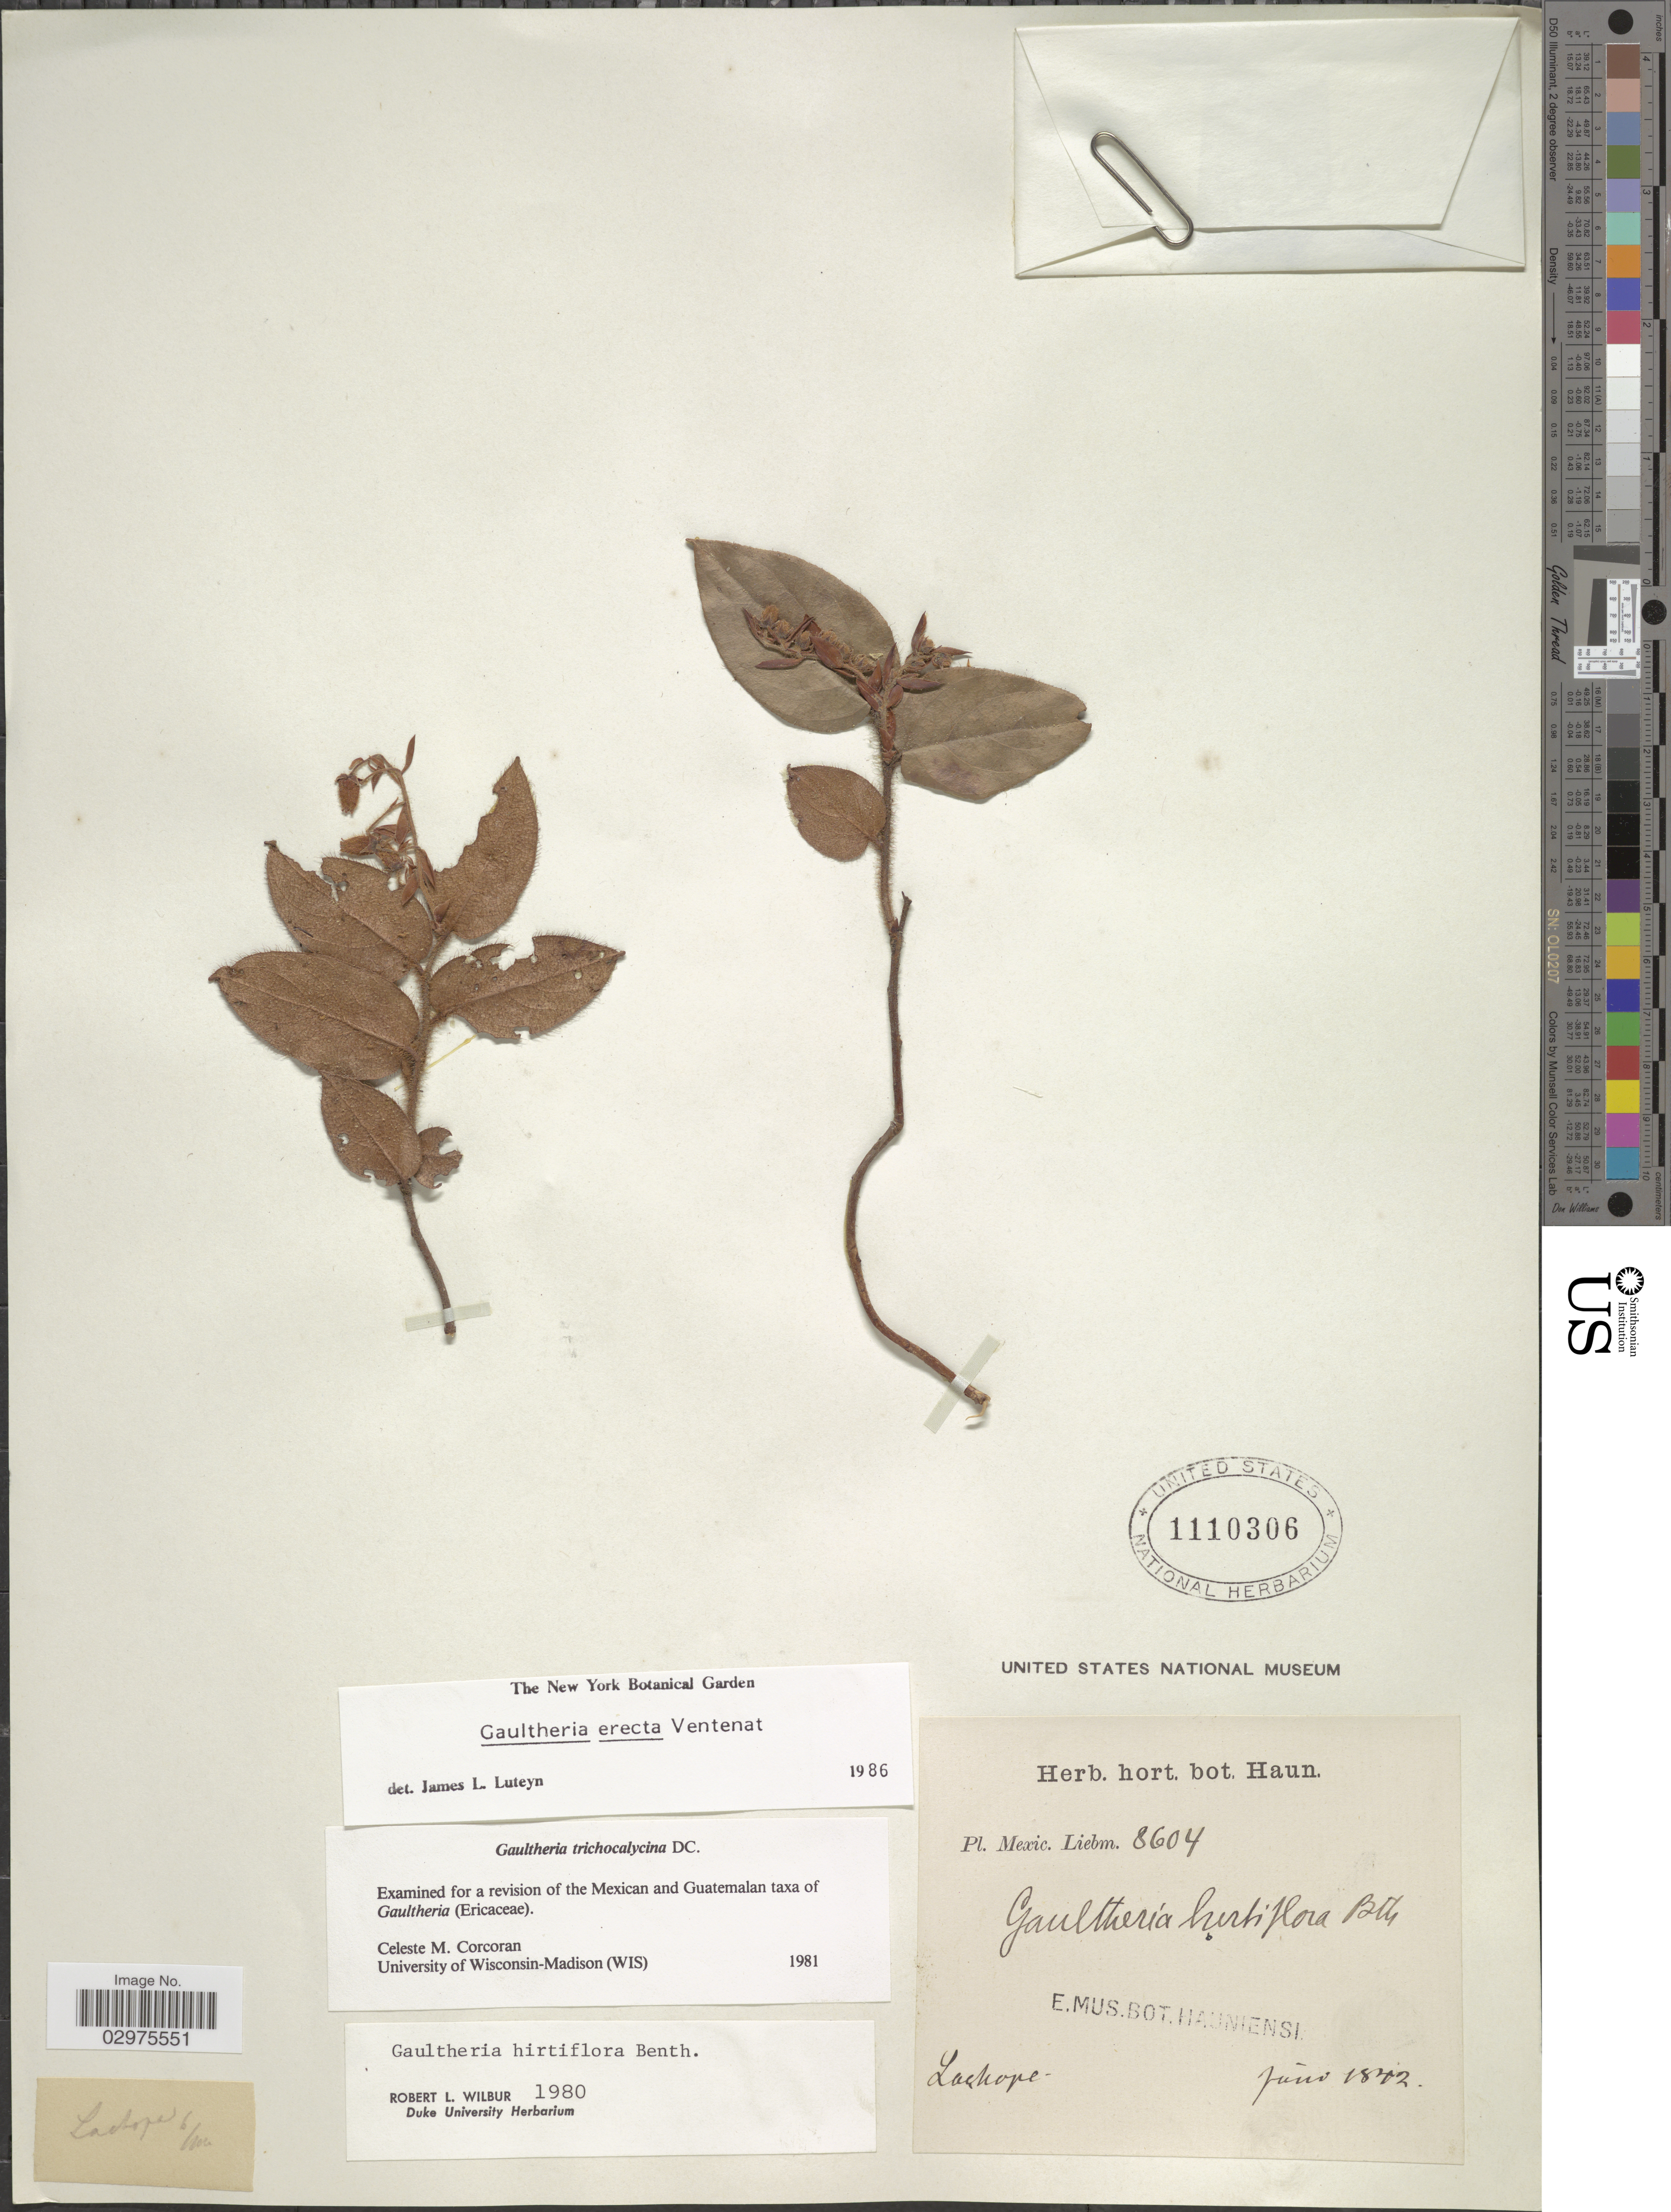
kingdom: Plantae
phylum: Tracheophyta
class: Magnoliopsida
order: Ericales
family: Ericaceae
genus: Gaultheria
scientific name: Gaultheria erecta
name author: Vent.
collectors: Liebm.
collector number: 8604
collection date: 1842-06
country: Mexico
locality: Mexic. Lachope.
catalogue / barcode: US 1110306